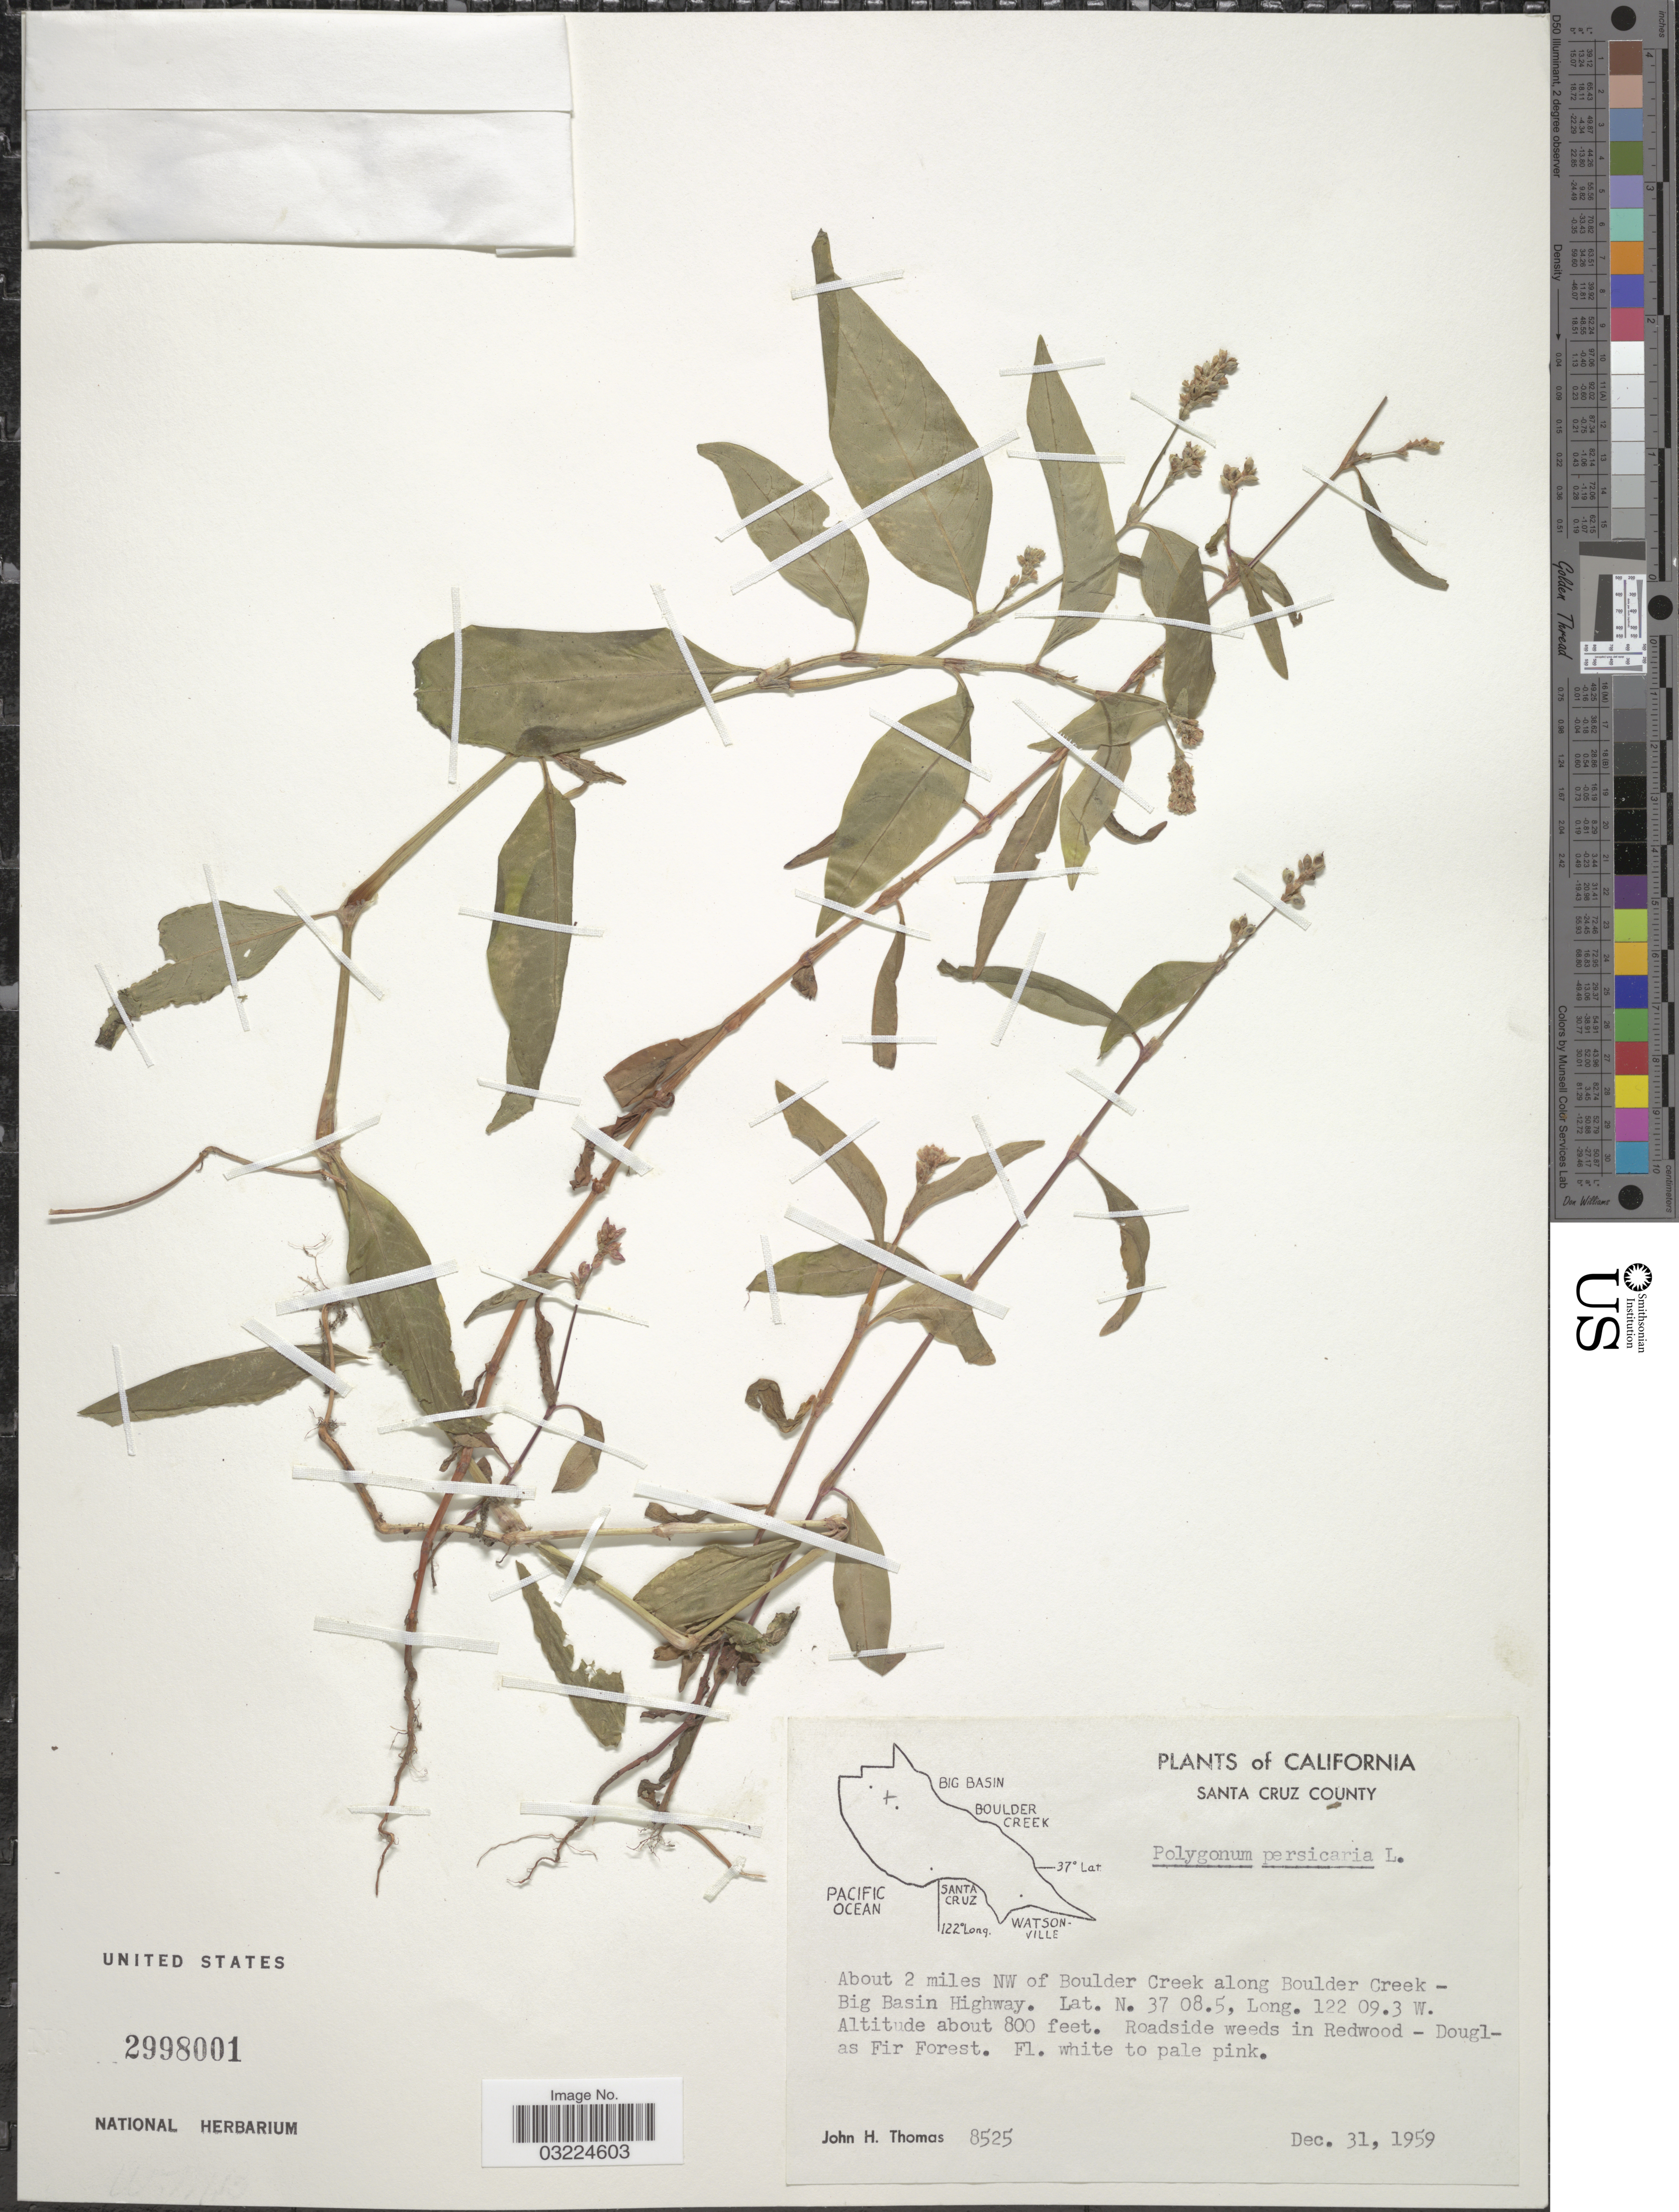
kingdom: Plantae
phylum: Tracheophyta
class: Magnoliopsida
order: Caryophyllales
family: Polygonaceae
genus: Persicaria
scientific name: Persicaria maculosa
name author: S.F. Gray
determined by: Atha, D. E.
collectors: J. H. Thomas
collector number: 8525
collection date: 1959-12-31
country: United States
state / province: California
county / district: Santa Cruz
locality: Santa Cruz County. About 2 miles NW of Boulder Creek along Boulder Creek - Big Basin Highway. Roadside weeds in Redwood - Douglas Fir Forest.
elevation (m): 244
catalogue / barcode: US 2998001